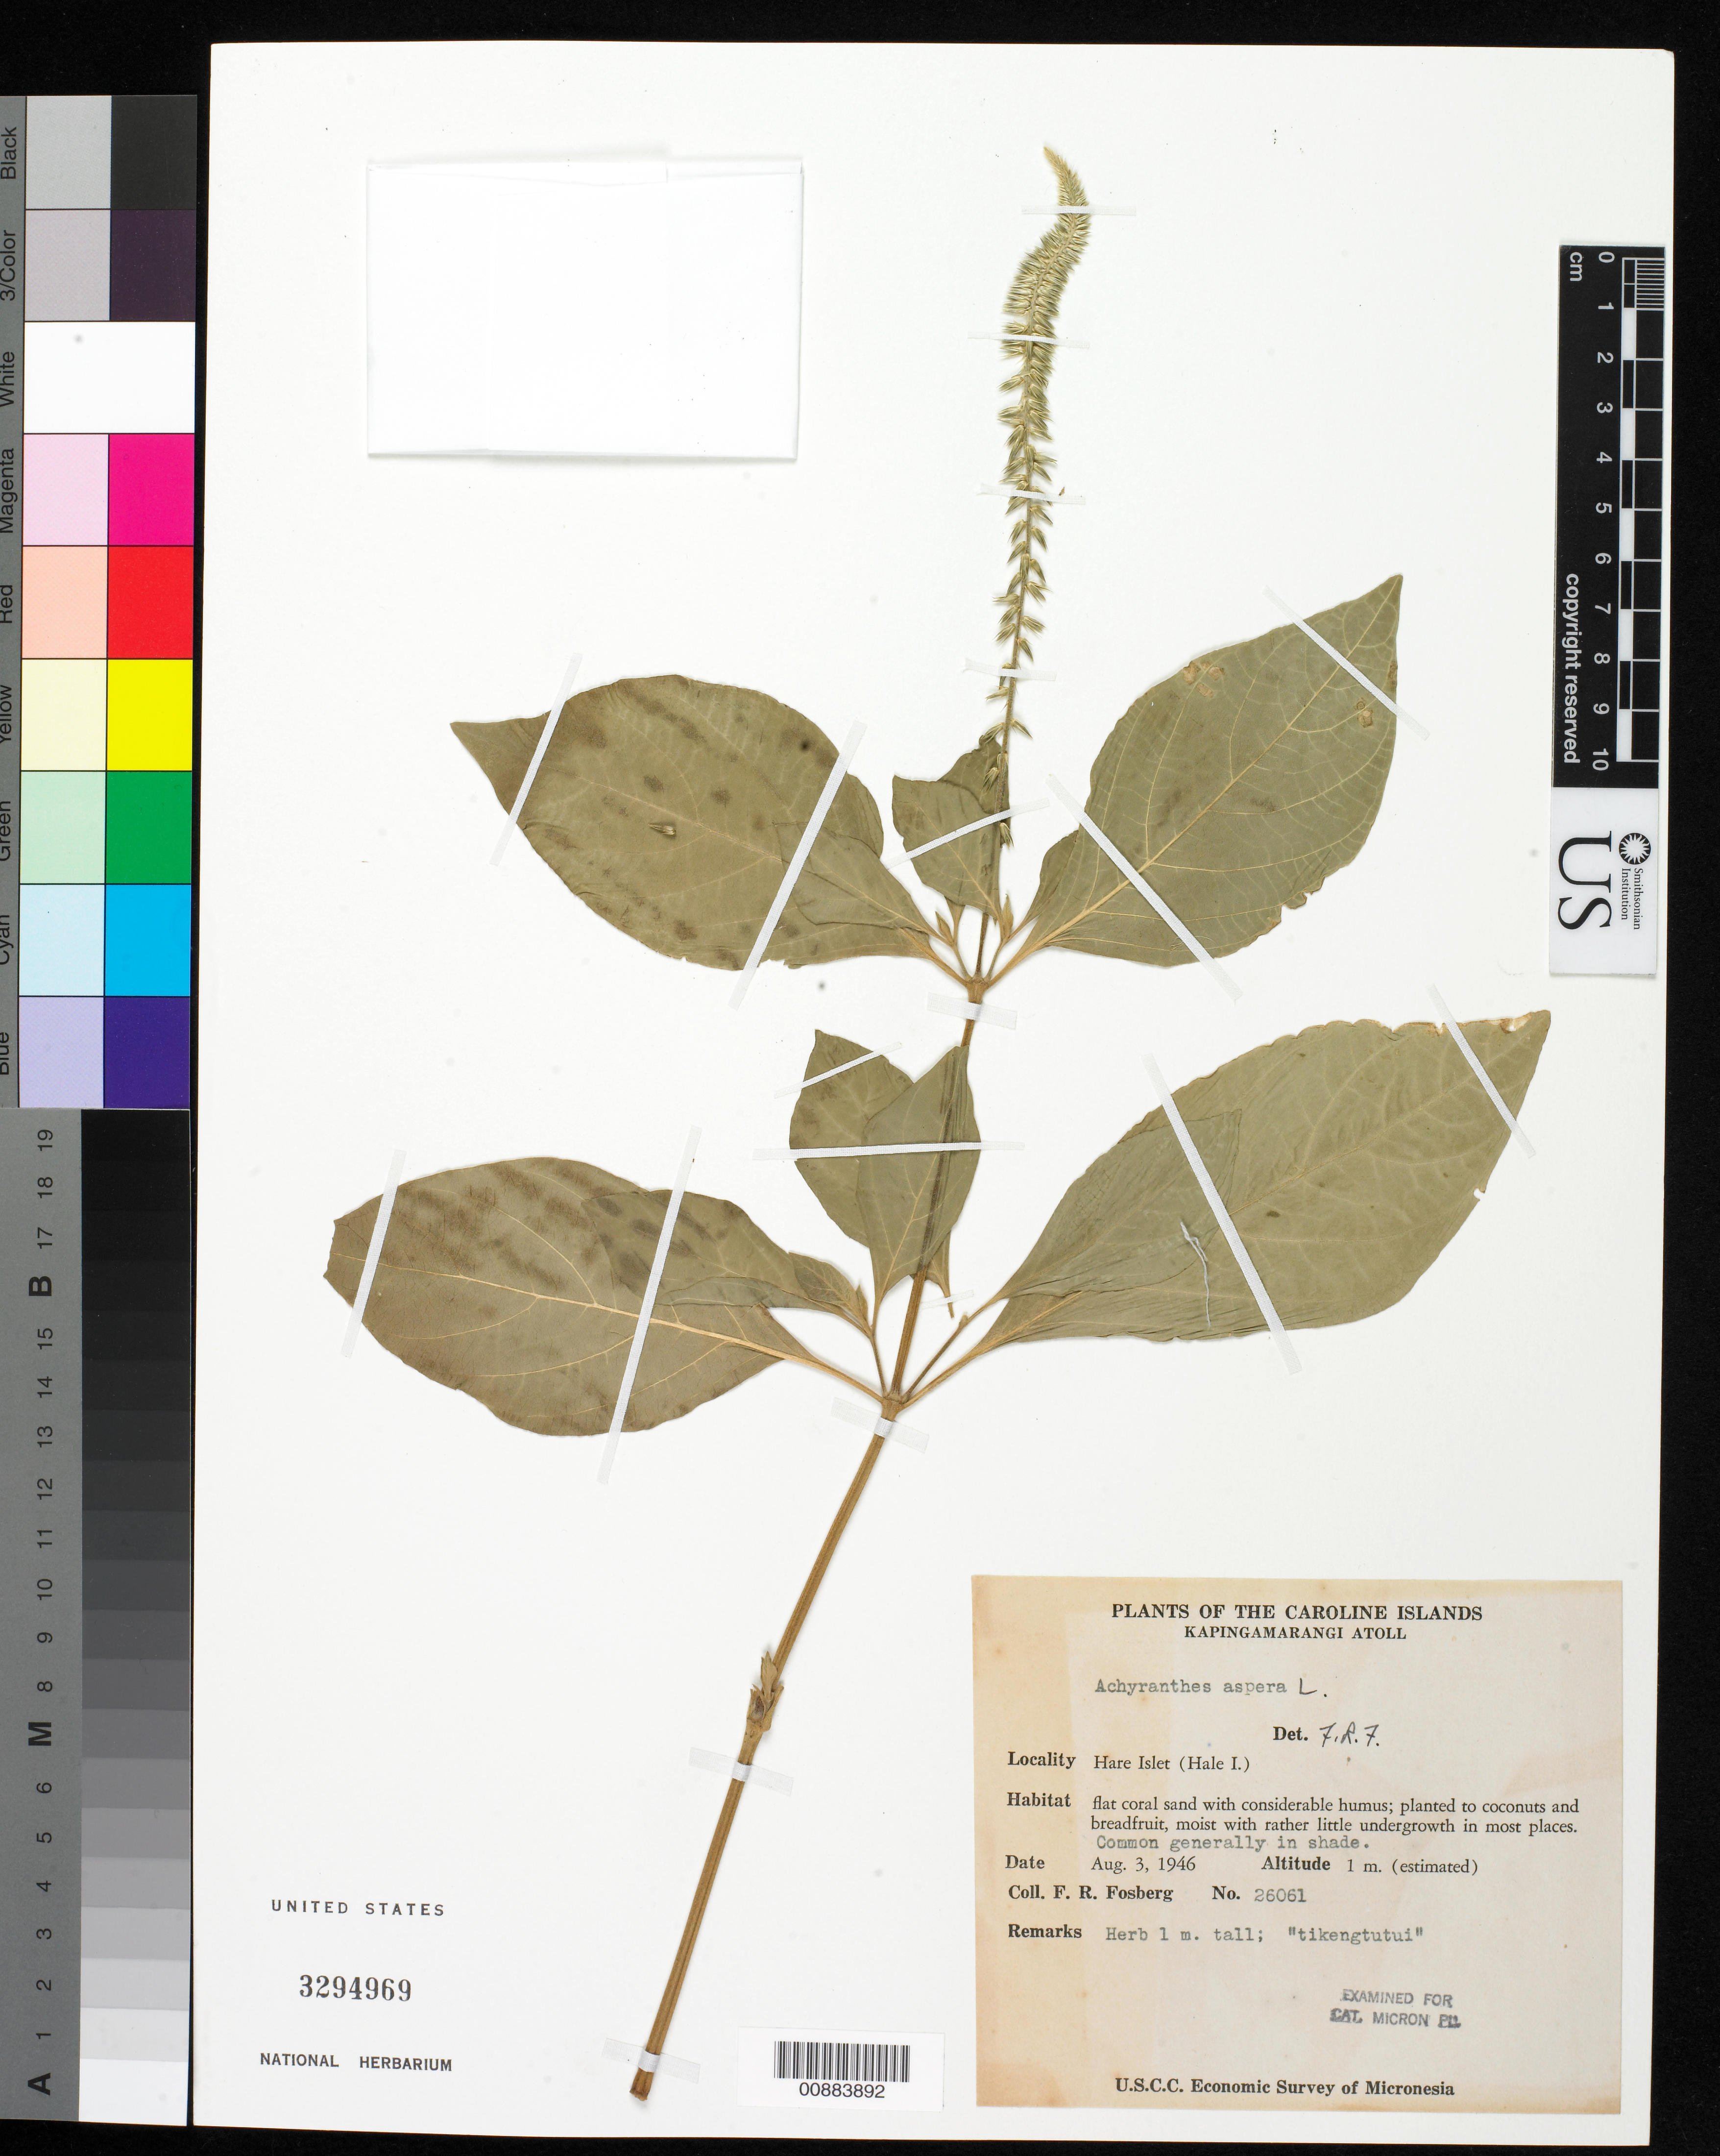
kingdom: Plantae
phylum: Tracheophyta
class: Magnoliopsida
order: Caryophyllales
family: Amaranthaceae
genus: Achyranthes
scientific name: Achyranthes aspera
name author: L.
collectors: F. R. Fosberg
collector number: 26061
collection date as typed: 03 Aug 1946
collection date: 1946-08-03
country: Micronesia, Federated States of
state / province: Pohnpei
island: Kapingamarangi Atoll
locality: Hare Islet (Hale I.)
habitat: flat coral sand with considerable humus; moist with rather little undergrowth in most places. Common generally in shade.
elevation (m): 1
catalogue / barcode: US 3294969